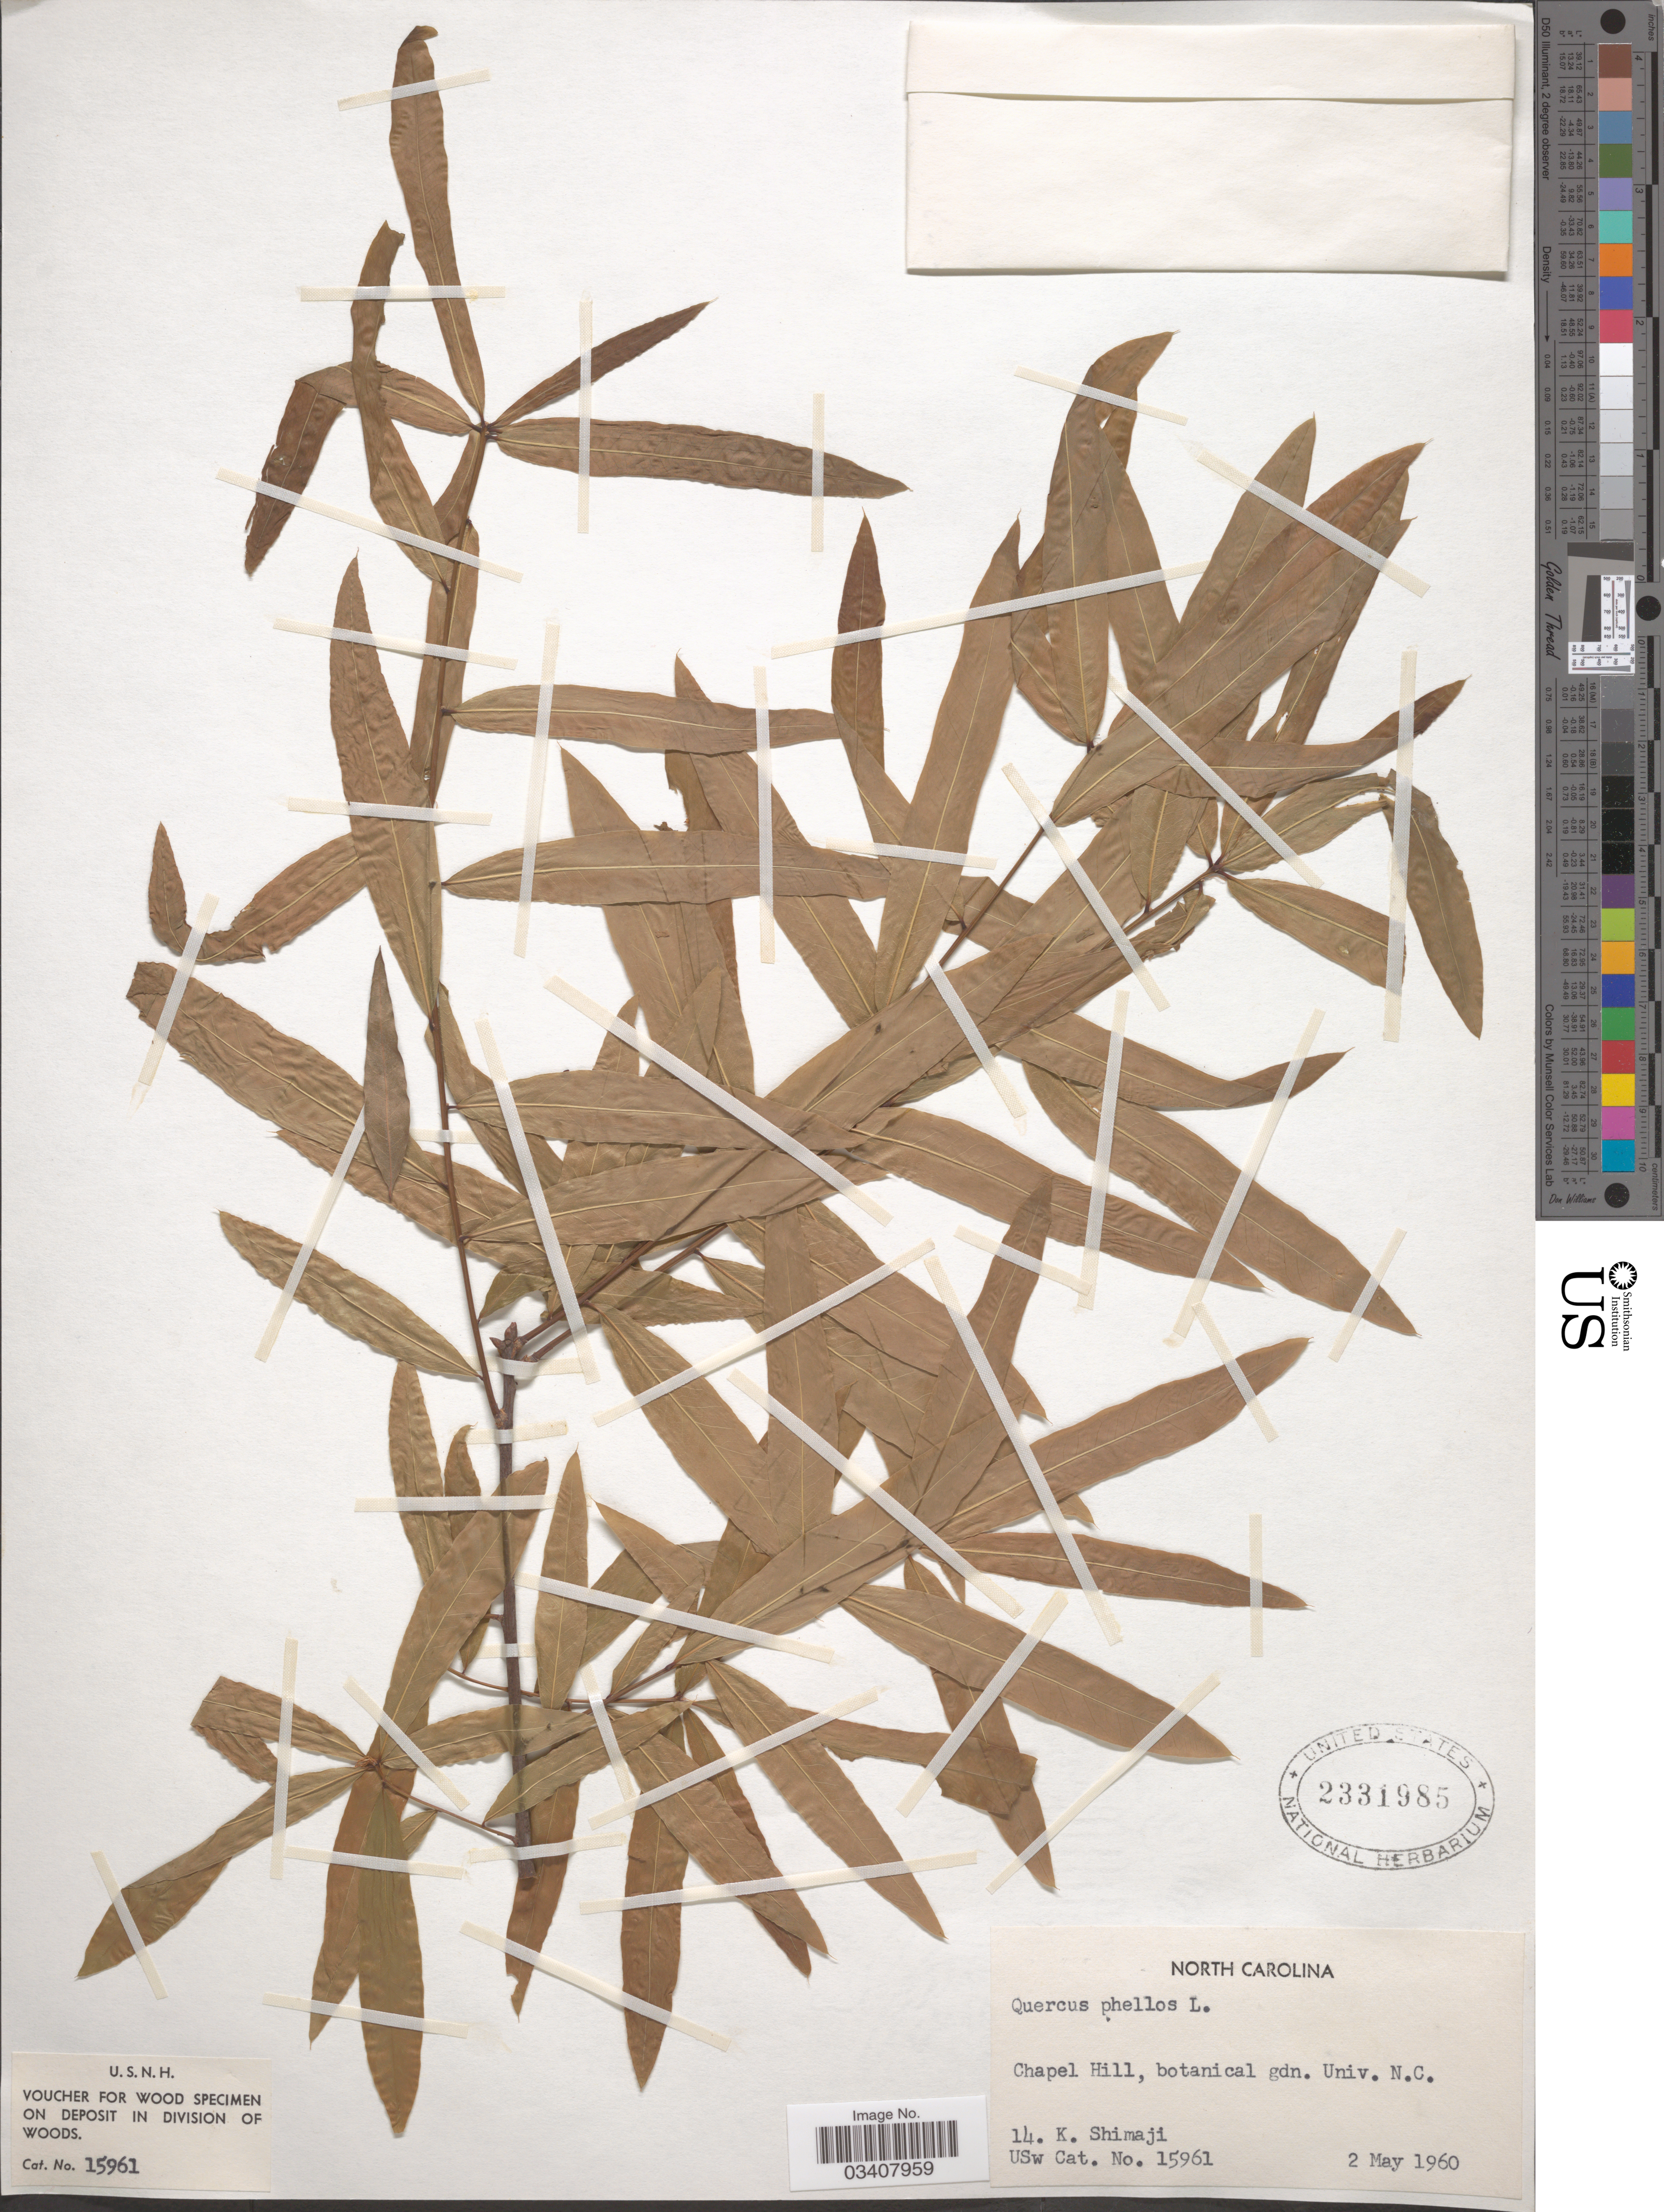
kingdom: Plantae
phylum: Tracheophyta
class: Magnoliopsida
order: Fagales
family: Fagaceae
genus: Quercus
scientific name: Quercus phellos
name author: L.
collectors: K. Shimaji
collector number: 14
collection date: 1960-05-02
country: United States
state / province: North Carolina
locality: Chapel Hill, botanical gdn. Univ. N. C.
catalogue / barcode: US 2331985